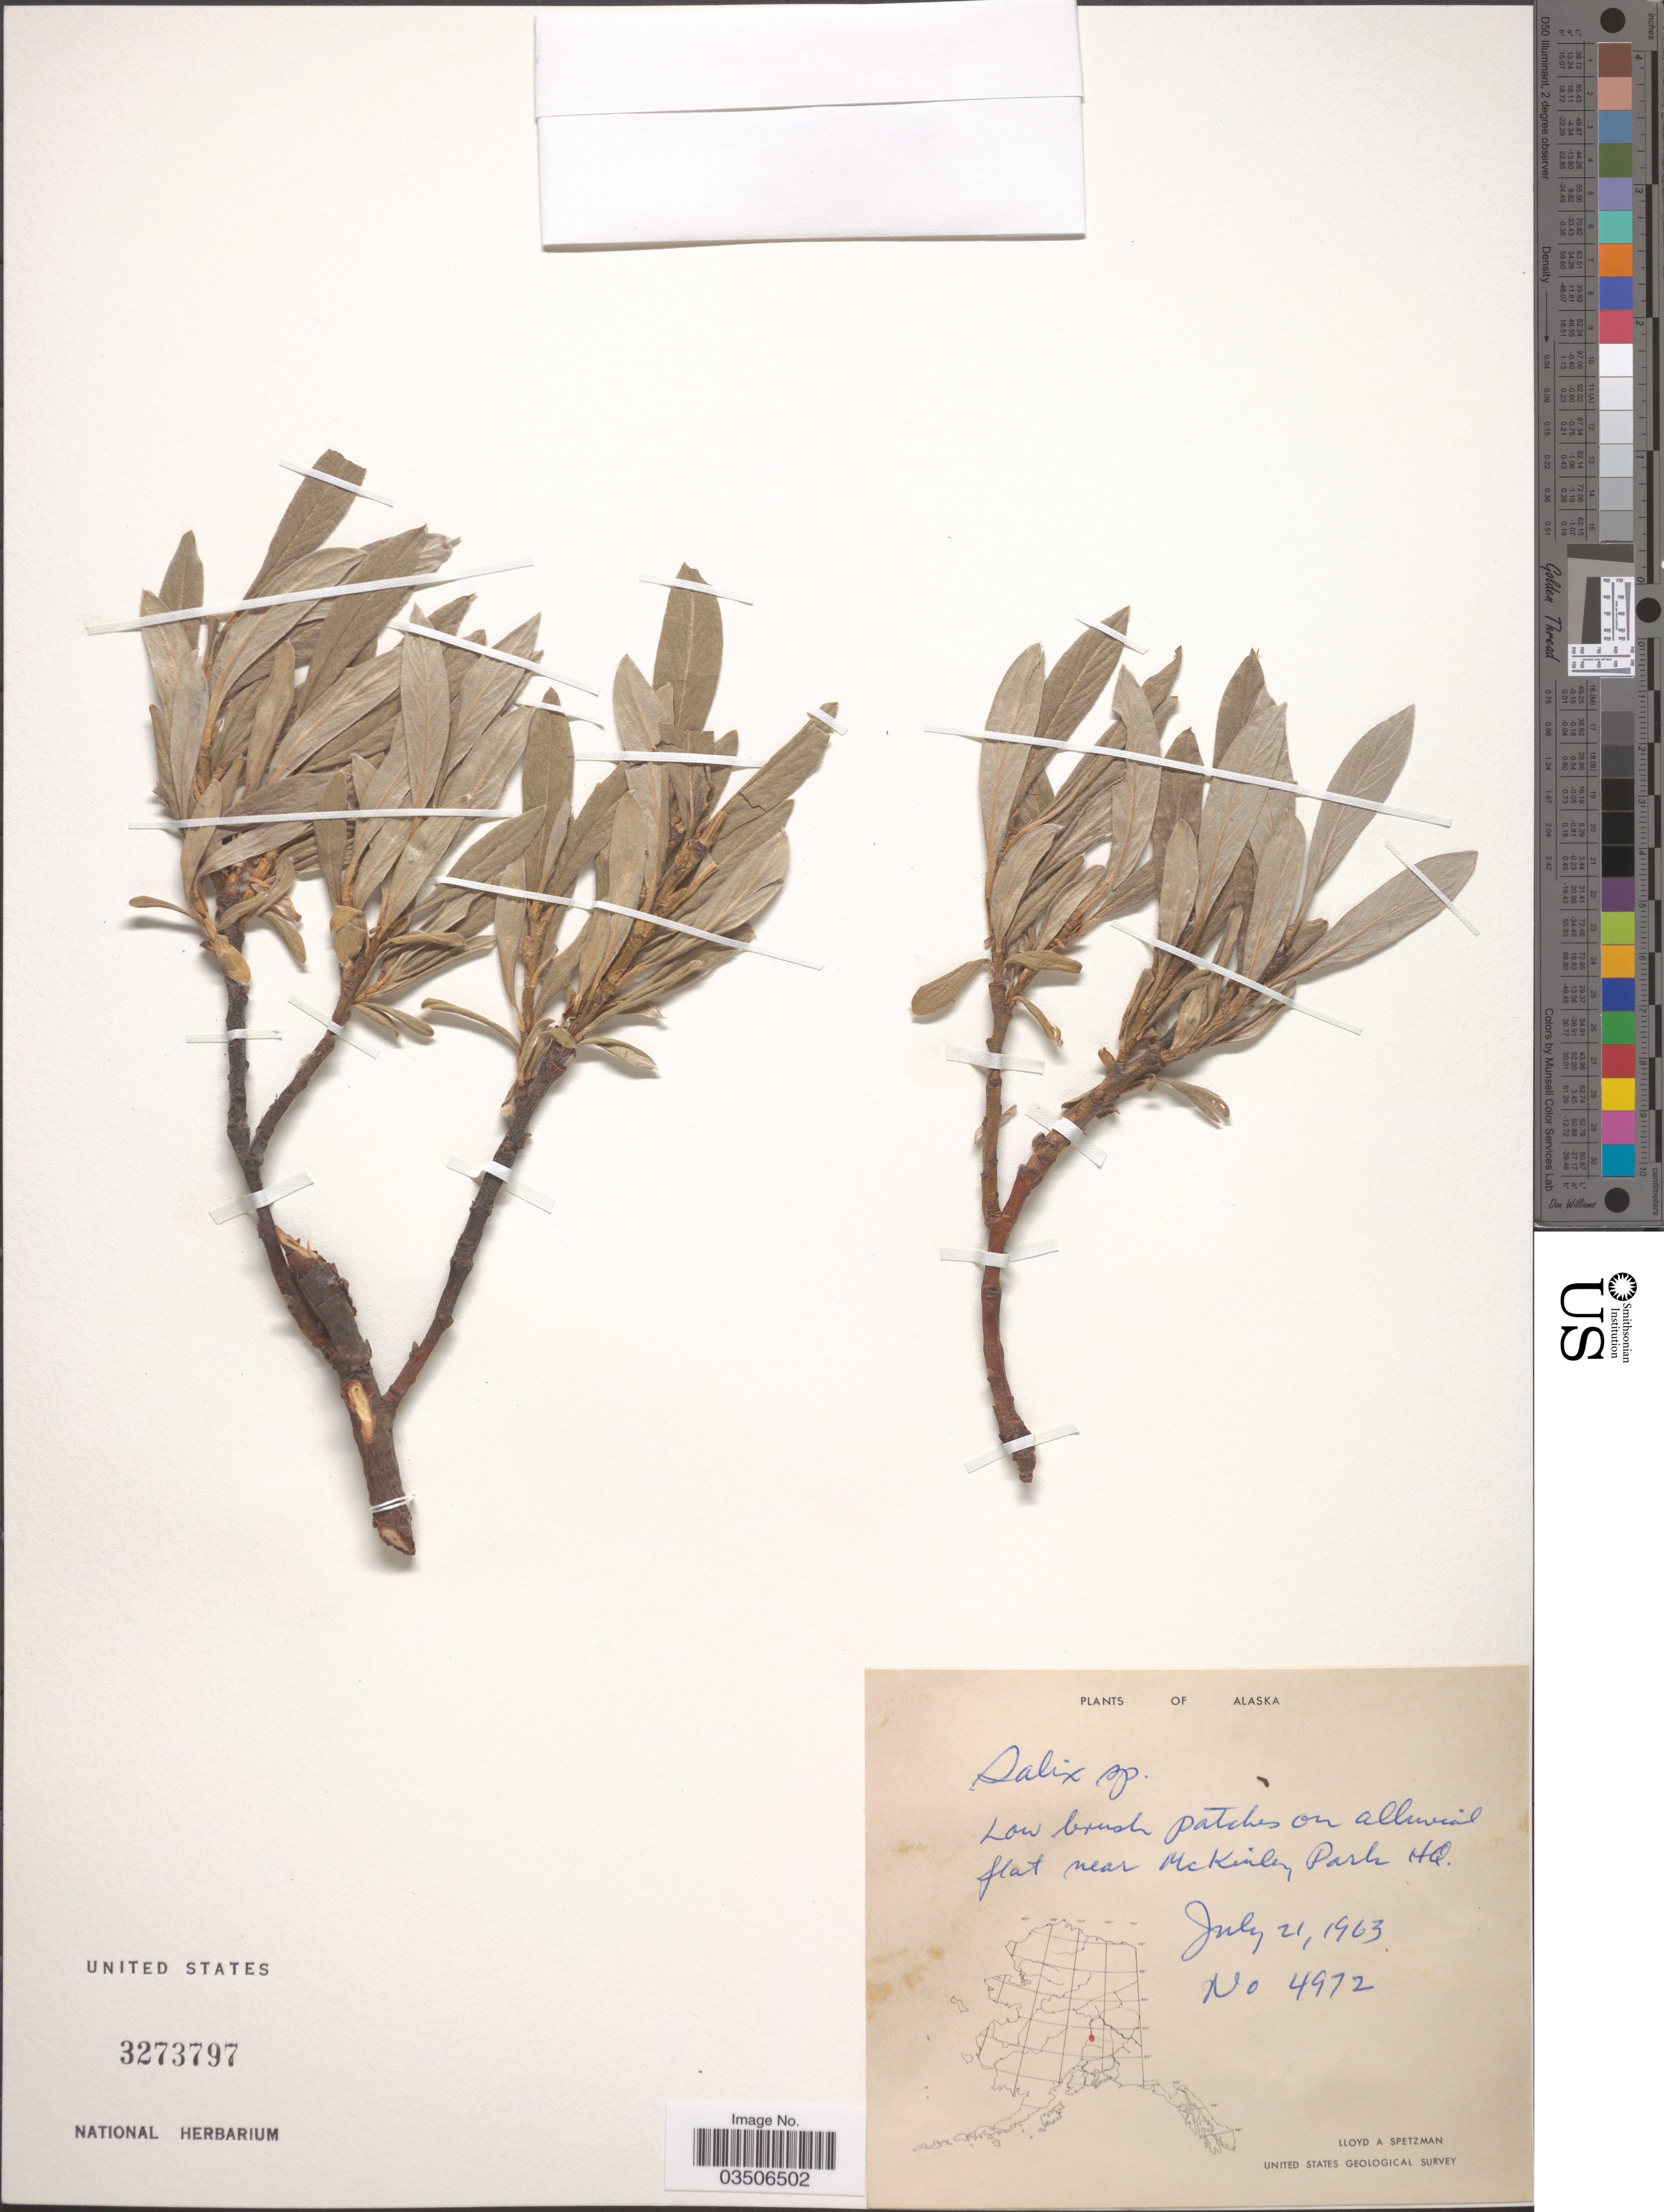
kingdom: Plantae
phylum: Tracheophyta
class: Magnoliopsida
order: Malpighiales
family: Salicaceae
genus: Salix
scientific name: Salix cordata x S. sericea Marshall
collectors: L. Spetzman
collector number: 4972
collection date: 1963-07-21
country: United States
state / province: Alaska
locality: Flat near McKinley Park HQ.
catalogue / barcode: US 3273797